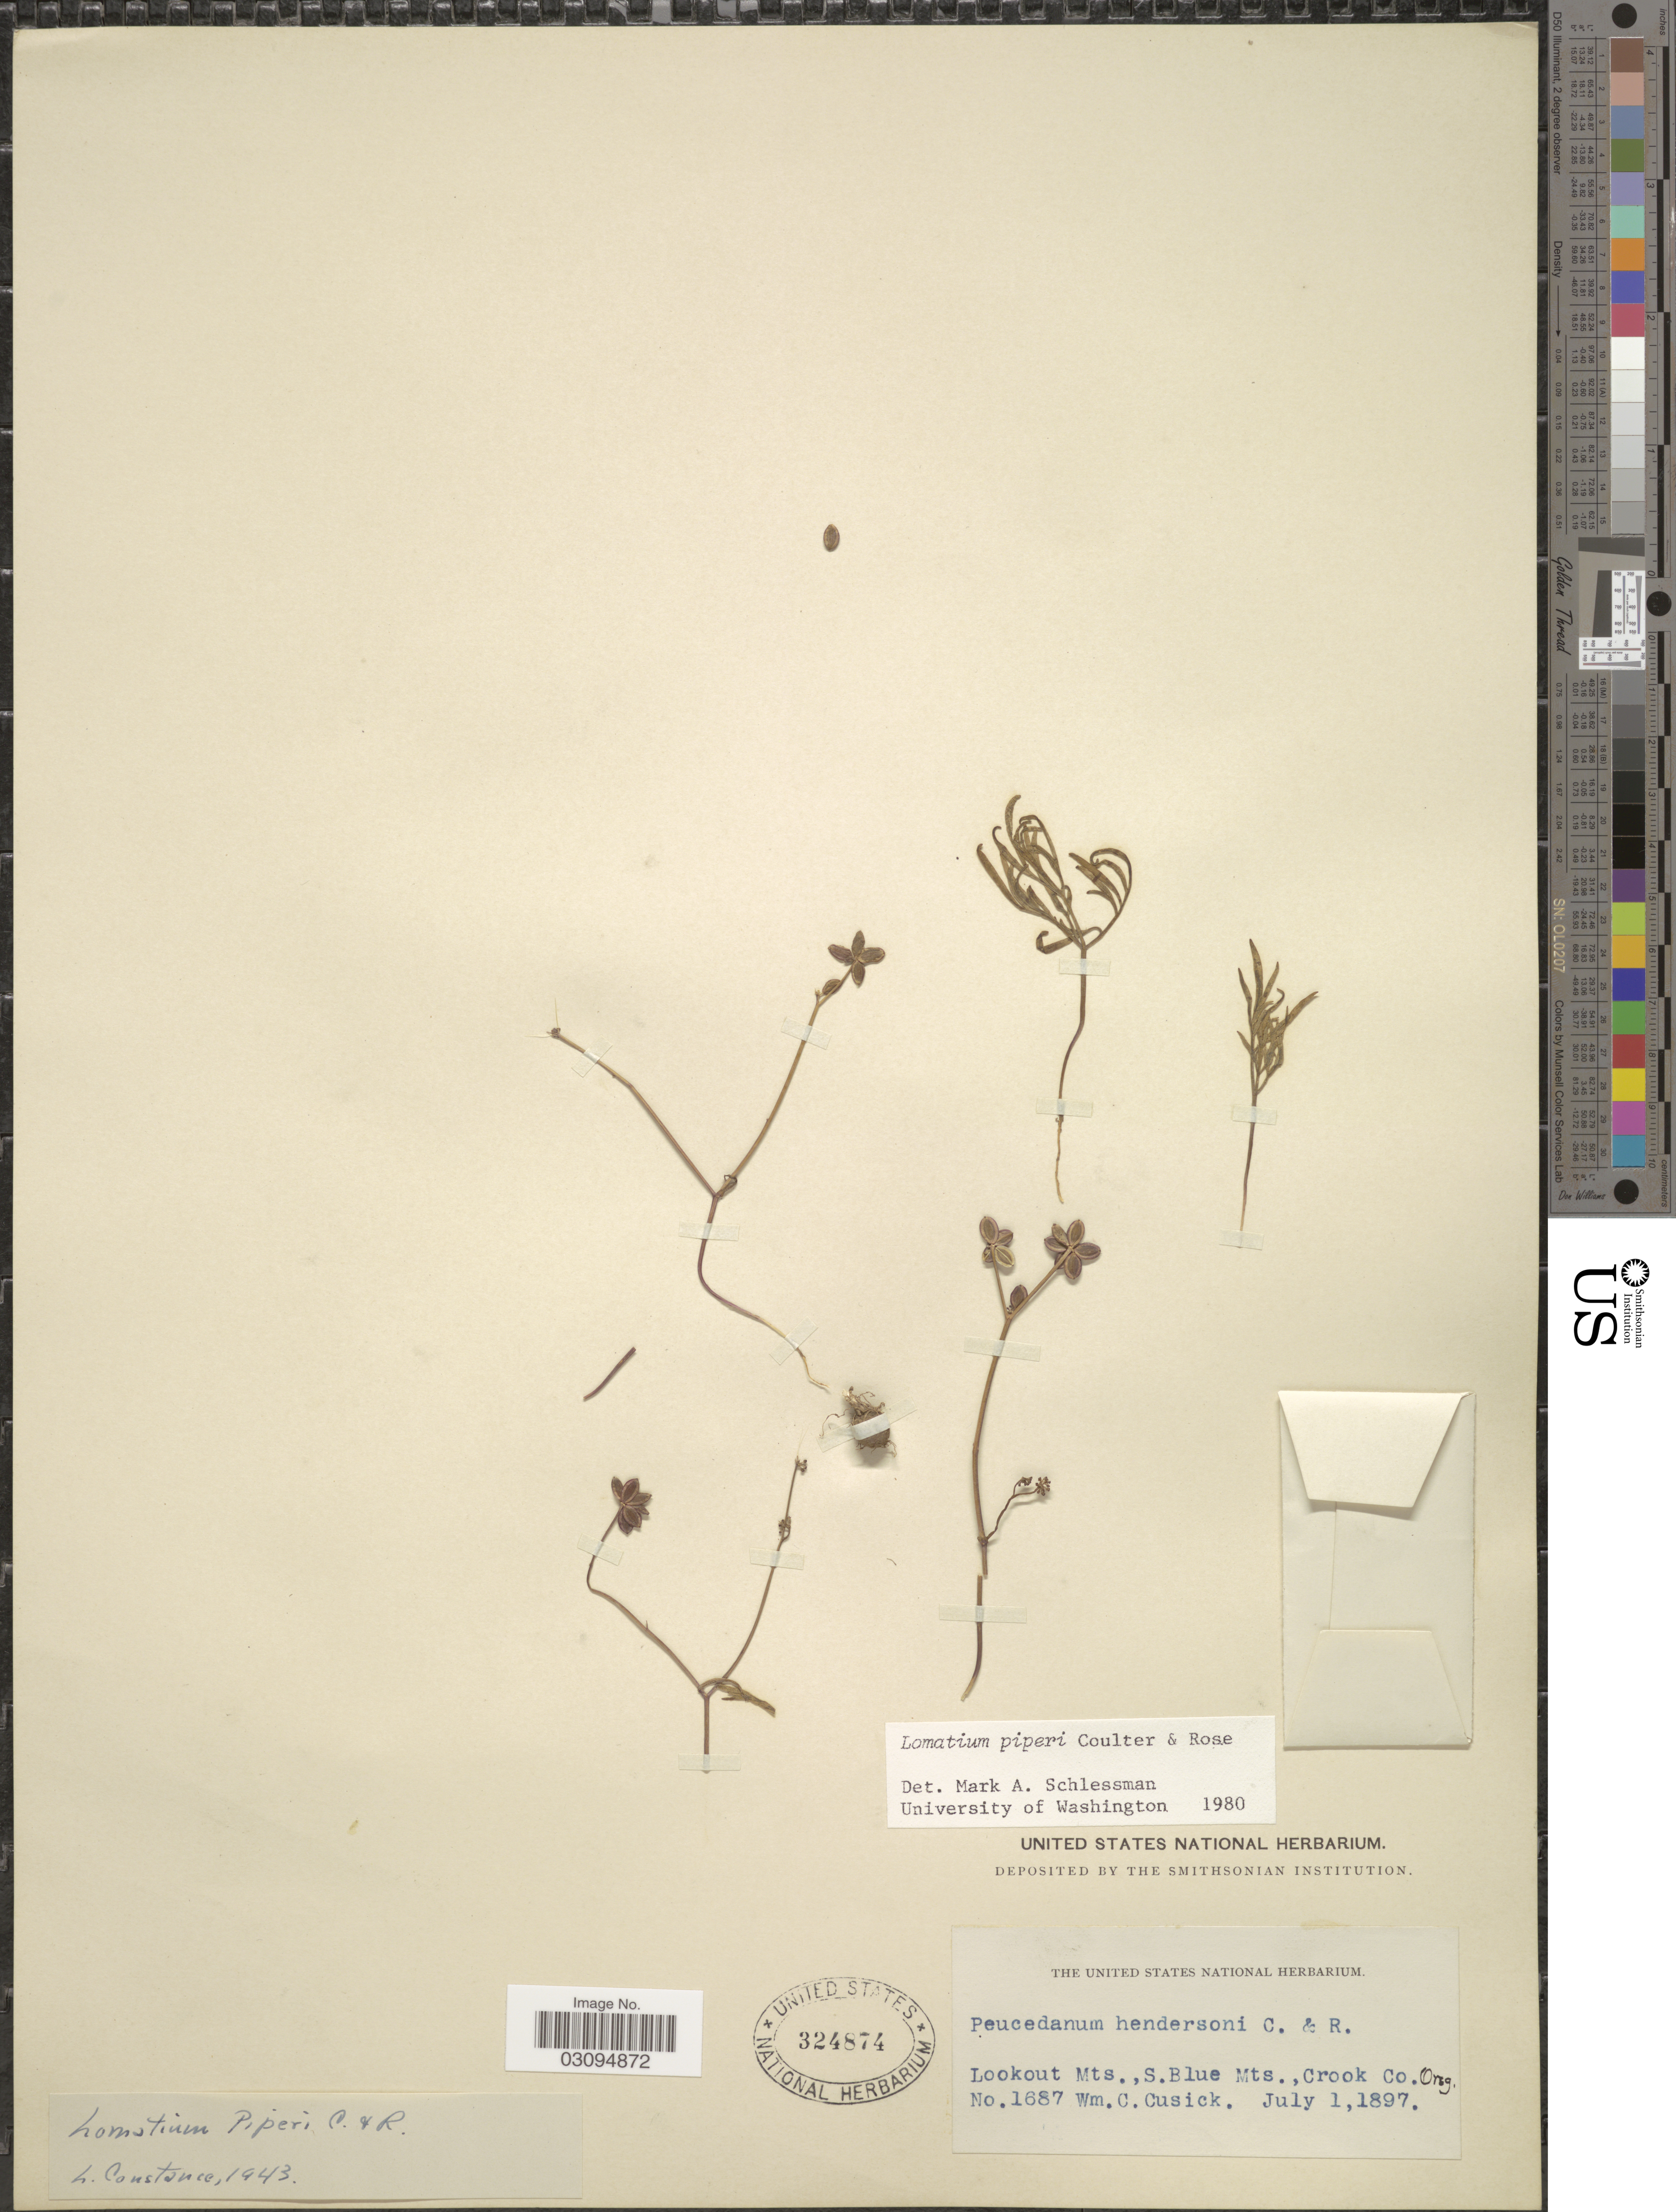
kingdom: Plantae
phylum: Tracheophyta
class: Magnoliopsida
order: Apiales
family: Apiaceae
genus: Lomatium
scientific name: Lomatium piperi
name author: J.M. Coult. & Rose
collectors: W. C. Cusick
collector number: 1687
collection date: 1897-07-01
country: United States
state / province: Oregon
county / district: Crook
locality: Lookout Mts., S. Blue Mts., Crook Co.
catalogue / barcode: US 324874